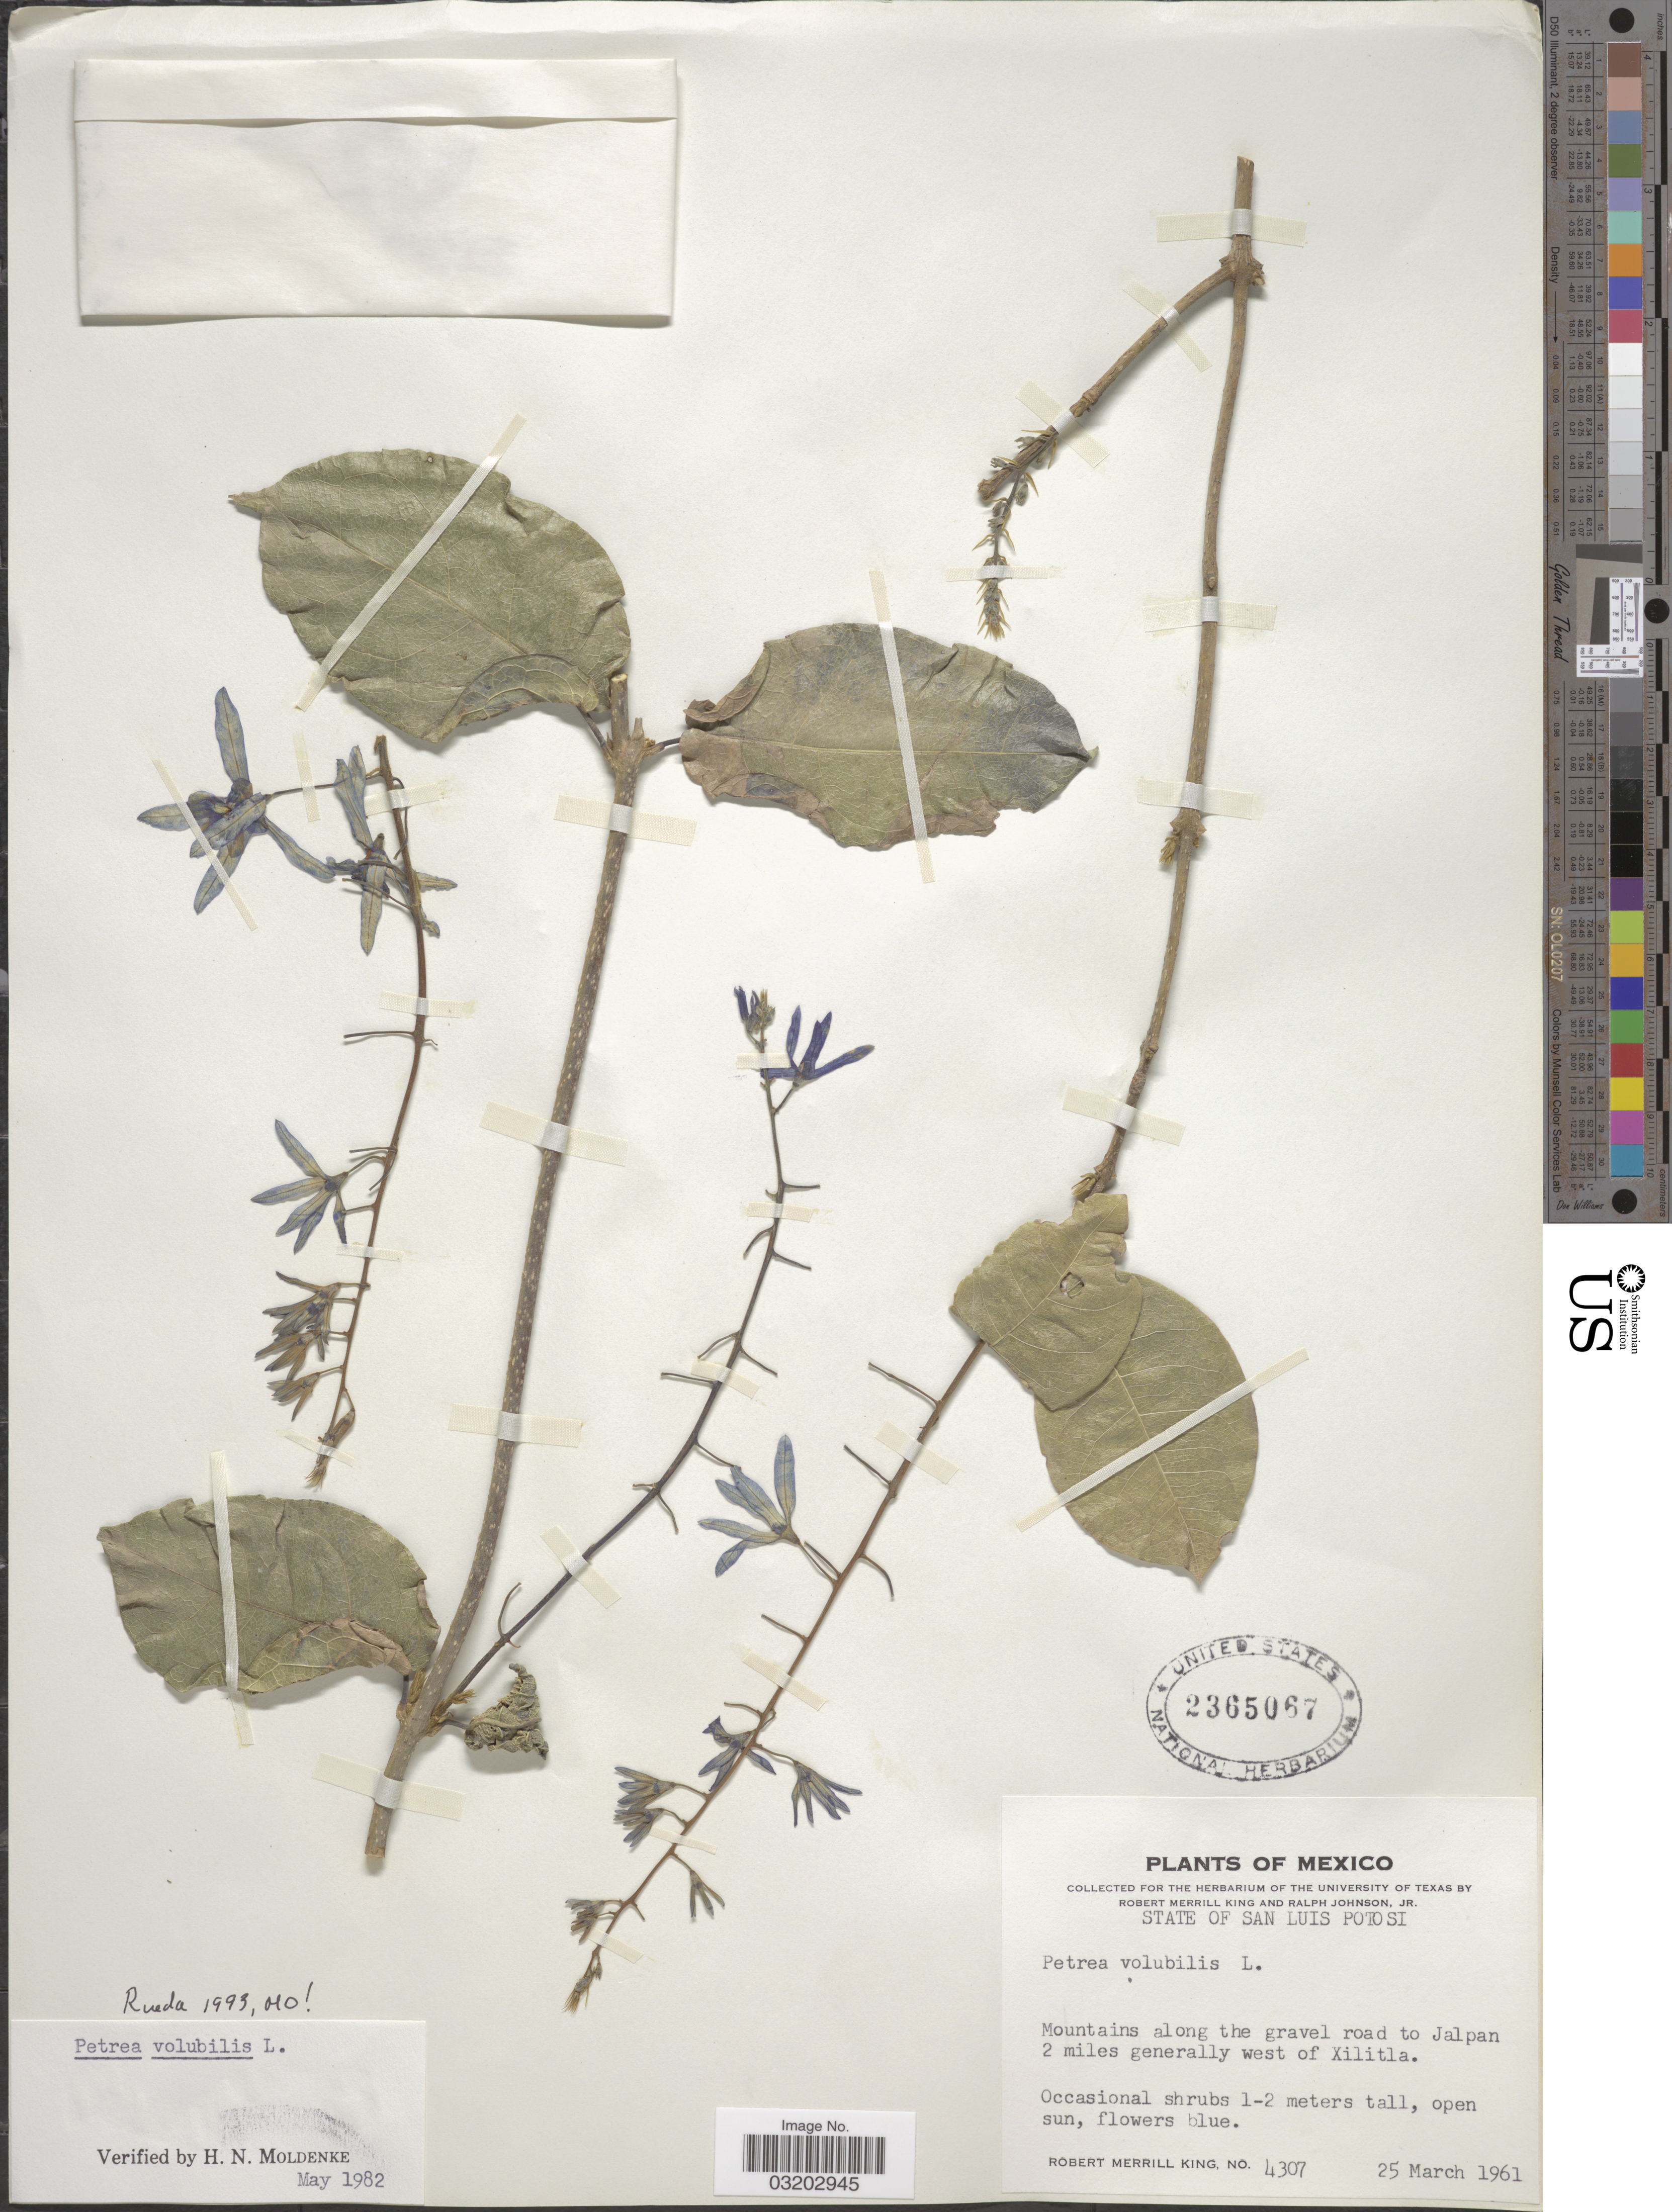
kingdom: Plantae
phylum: Tracheophyta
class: Magnoliopsida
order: Lamiales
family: Verbenaceae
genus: Petrea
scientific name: Petrea volubilis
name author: L.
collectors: R. M. King & R. Johnson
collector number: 4307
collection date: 1961-03-25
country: Mexico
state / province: San Luis Potosí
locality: Mountains along the gravel road to Jalpan 2 miles generally west of Xilitla.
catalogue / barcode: US 2365067